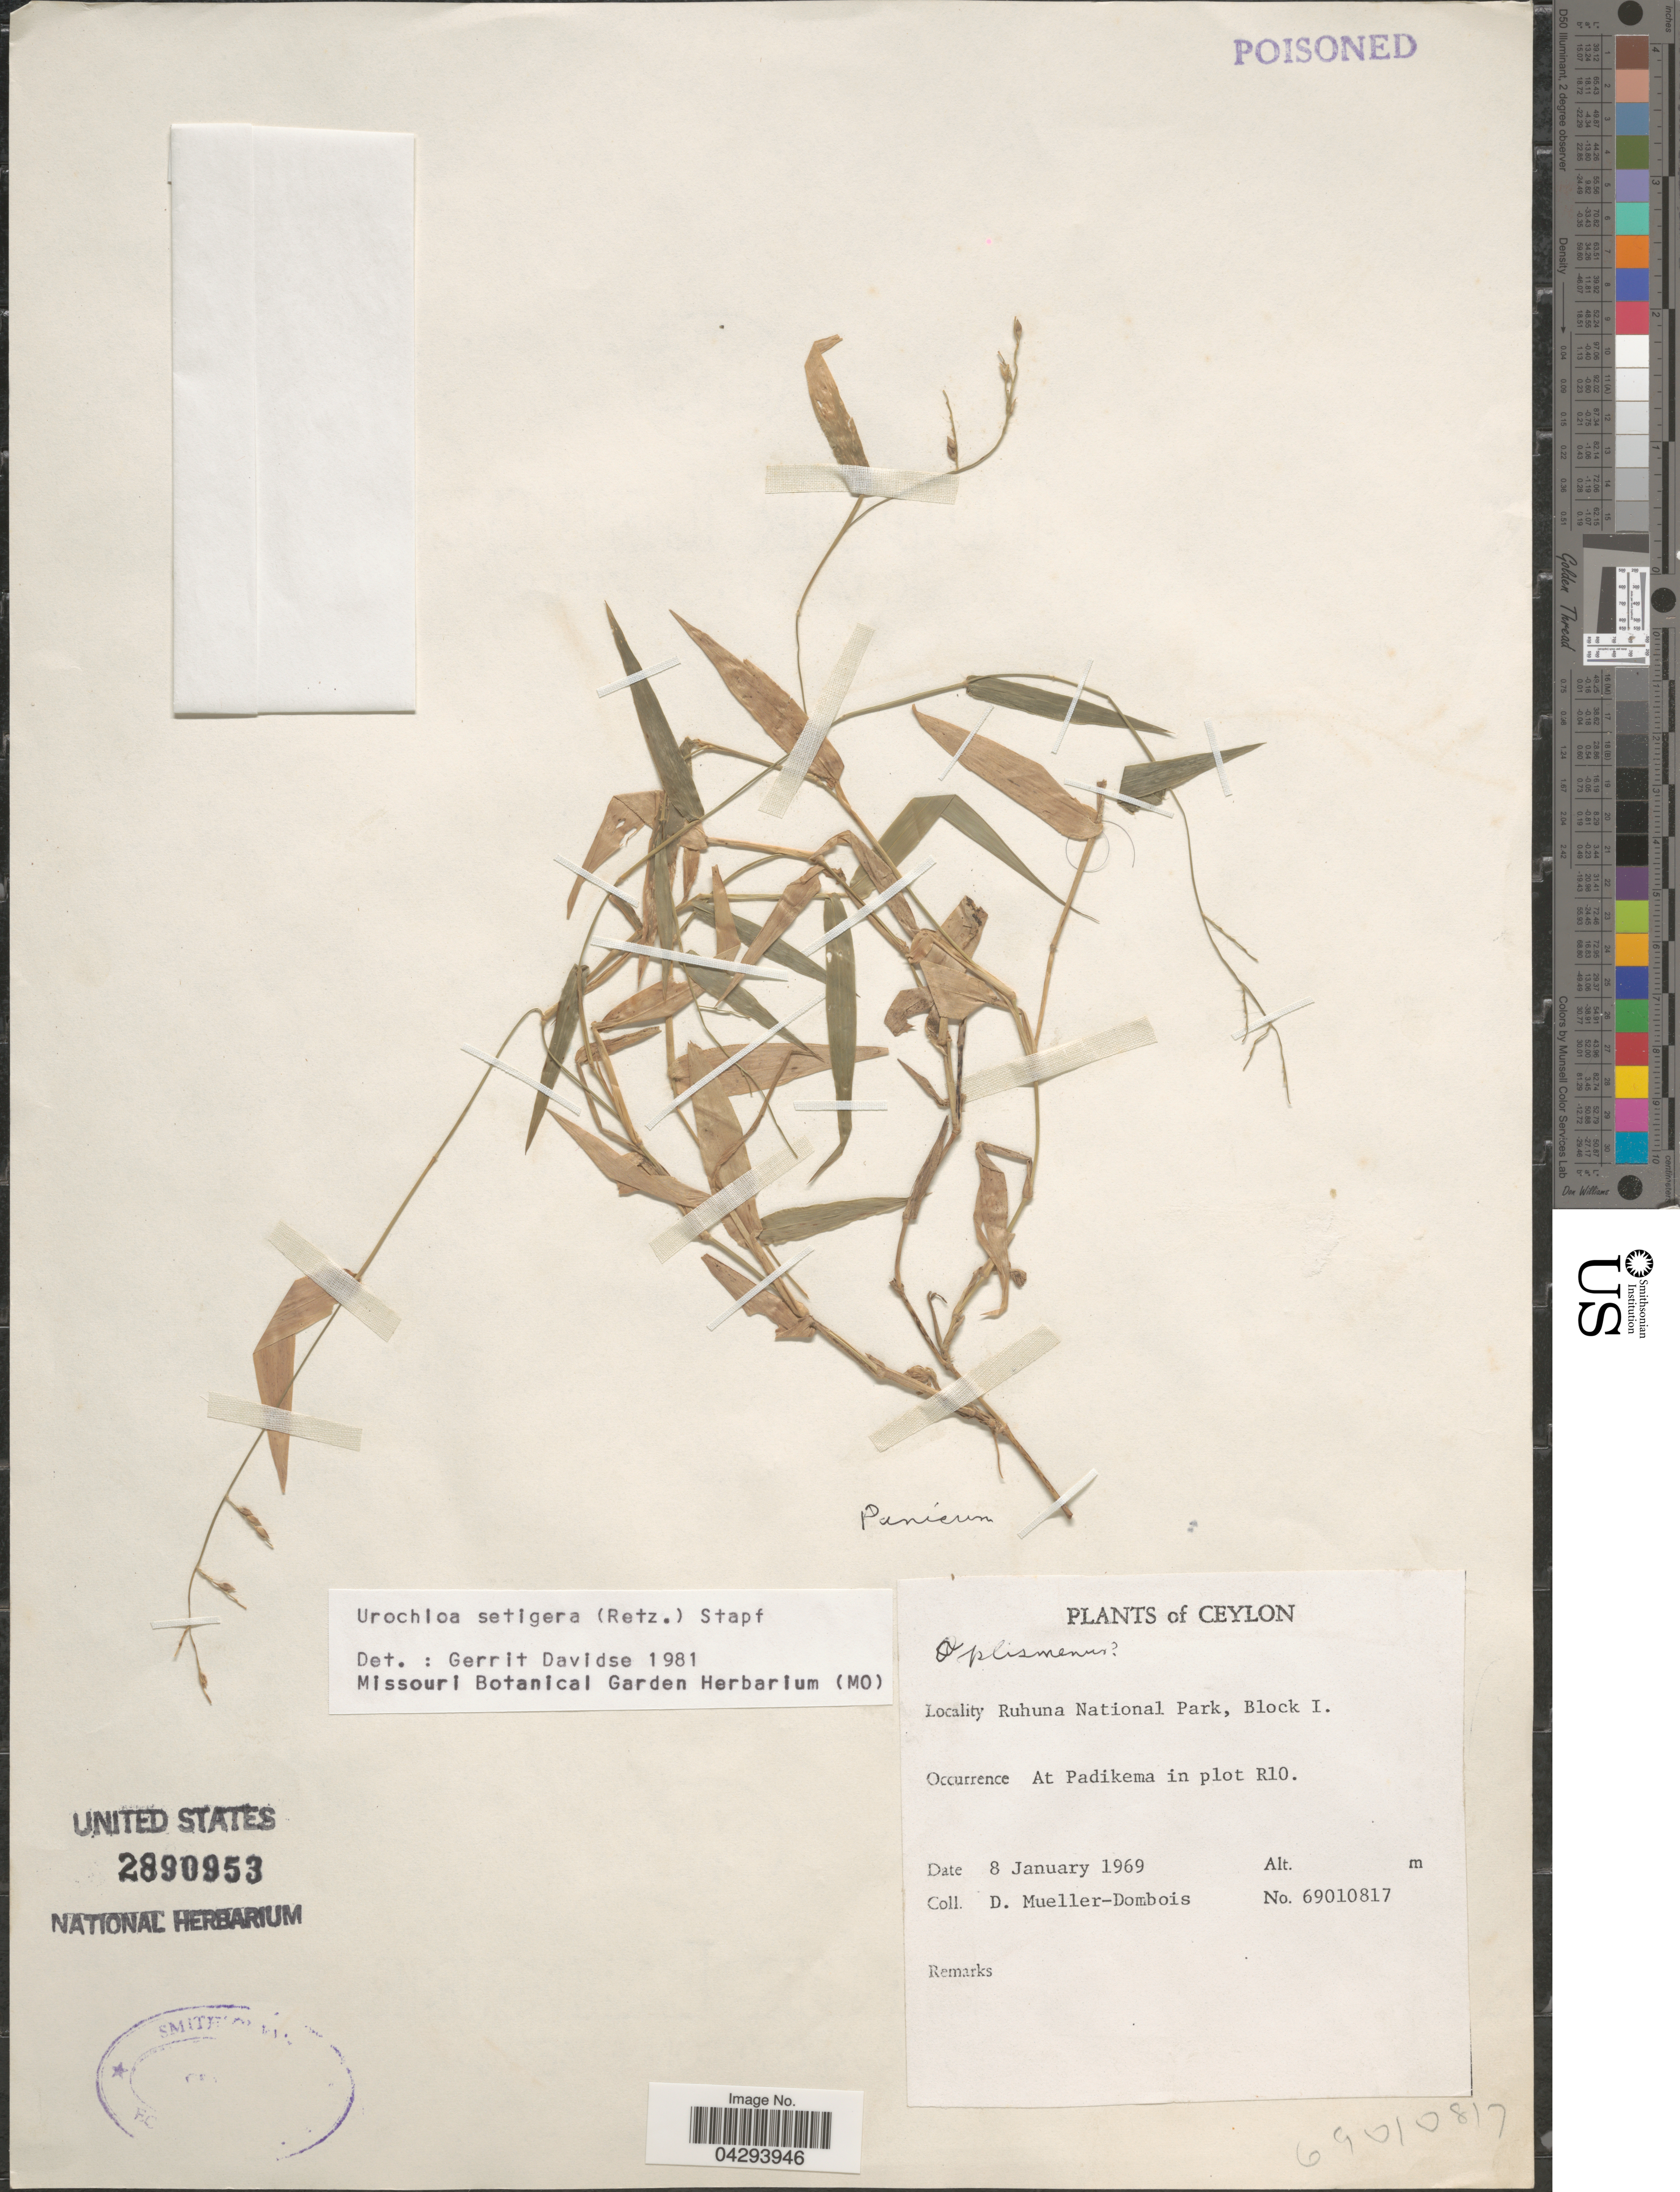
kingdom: Plantae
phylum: Tracheophyta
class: Liliopsida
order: Poales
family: Poaceae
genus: Urochloa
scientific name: Urochloa setigera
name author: (Retz.) Stapf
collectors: D. Mueller-Dombois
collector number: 69010817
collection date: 1969-01-08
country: Sri Lanka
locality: Ceylon. Ruhuna National Park, Block I. At Padikema in plot R10.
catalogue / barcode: US 2890953